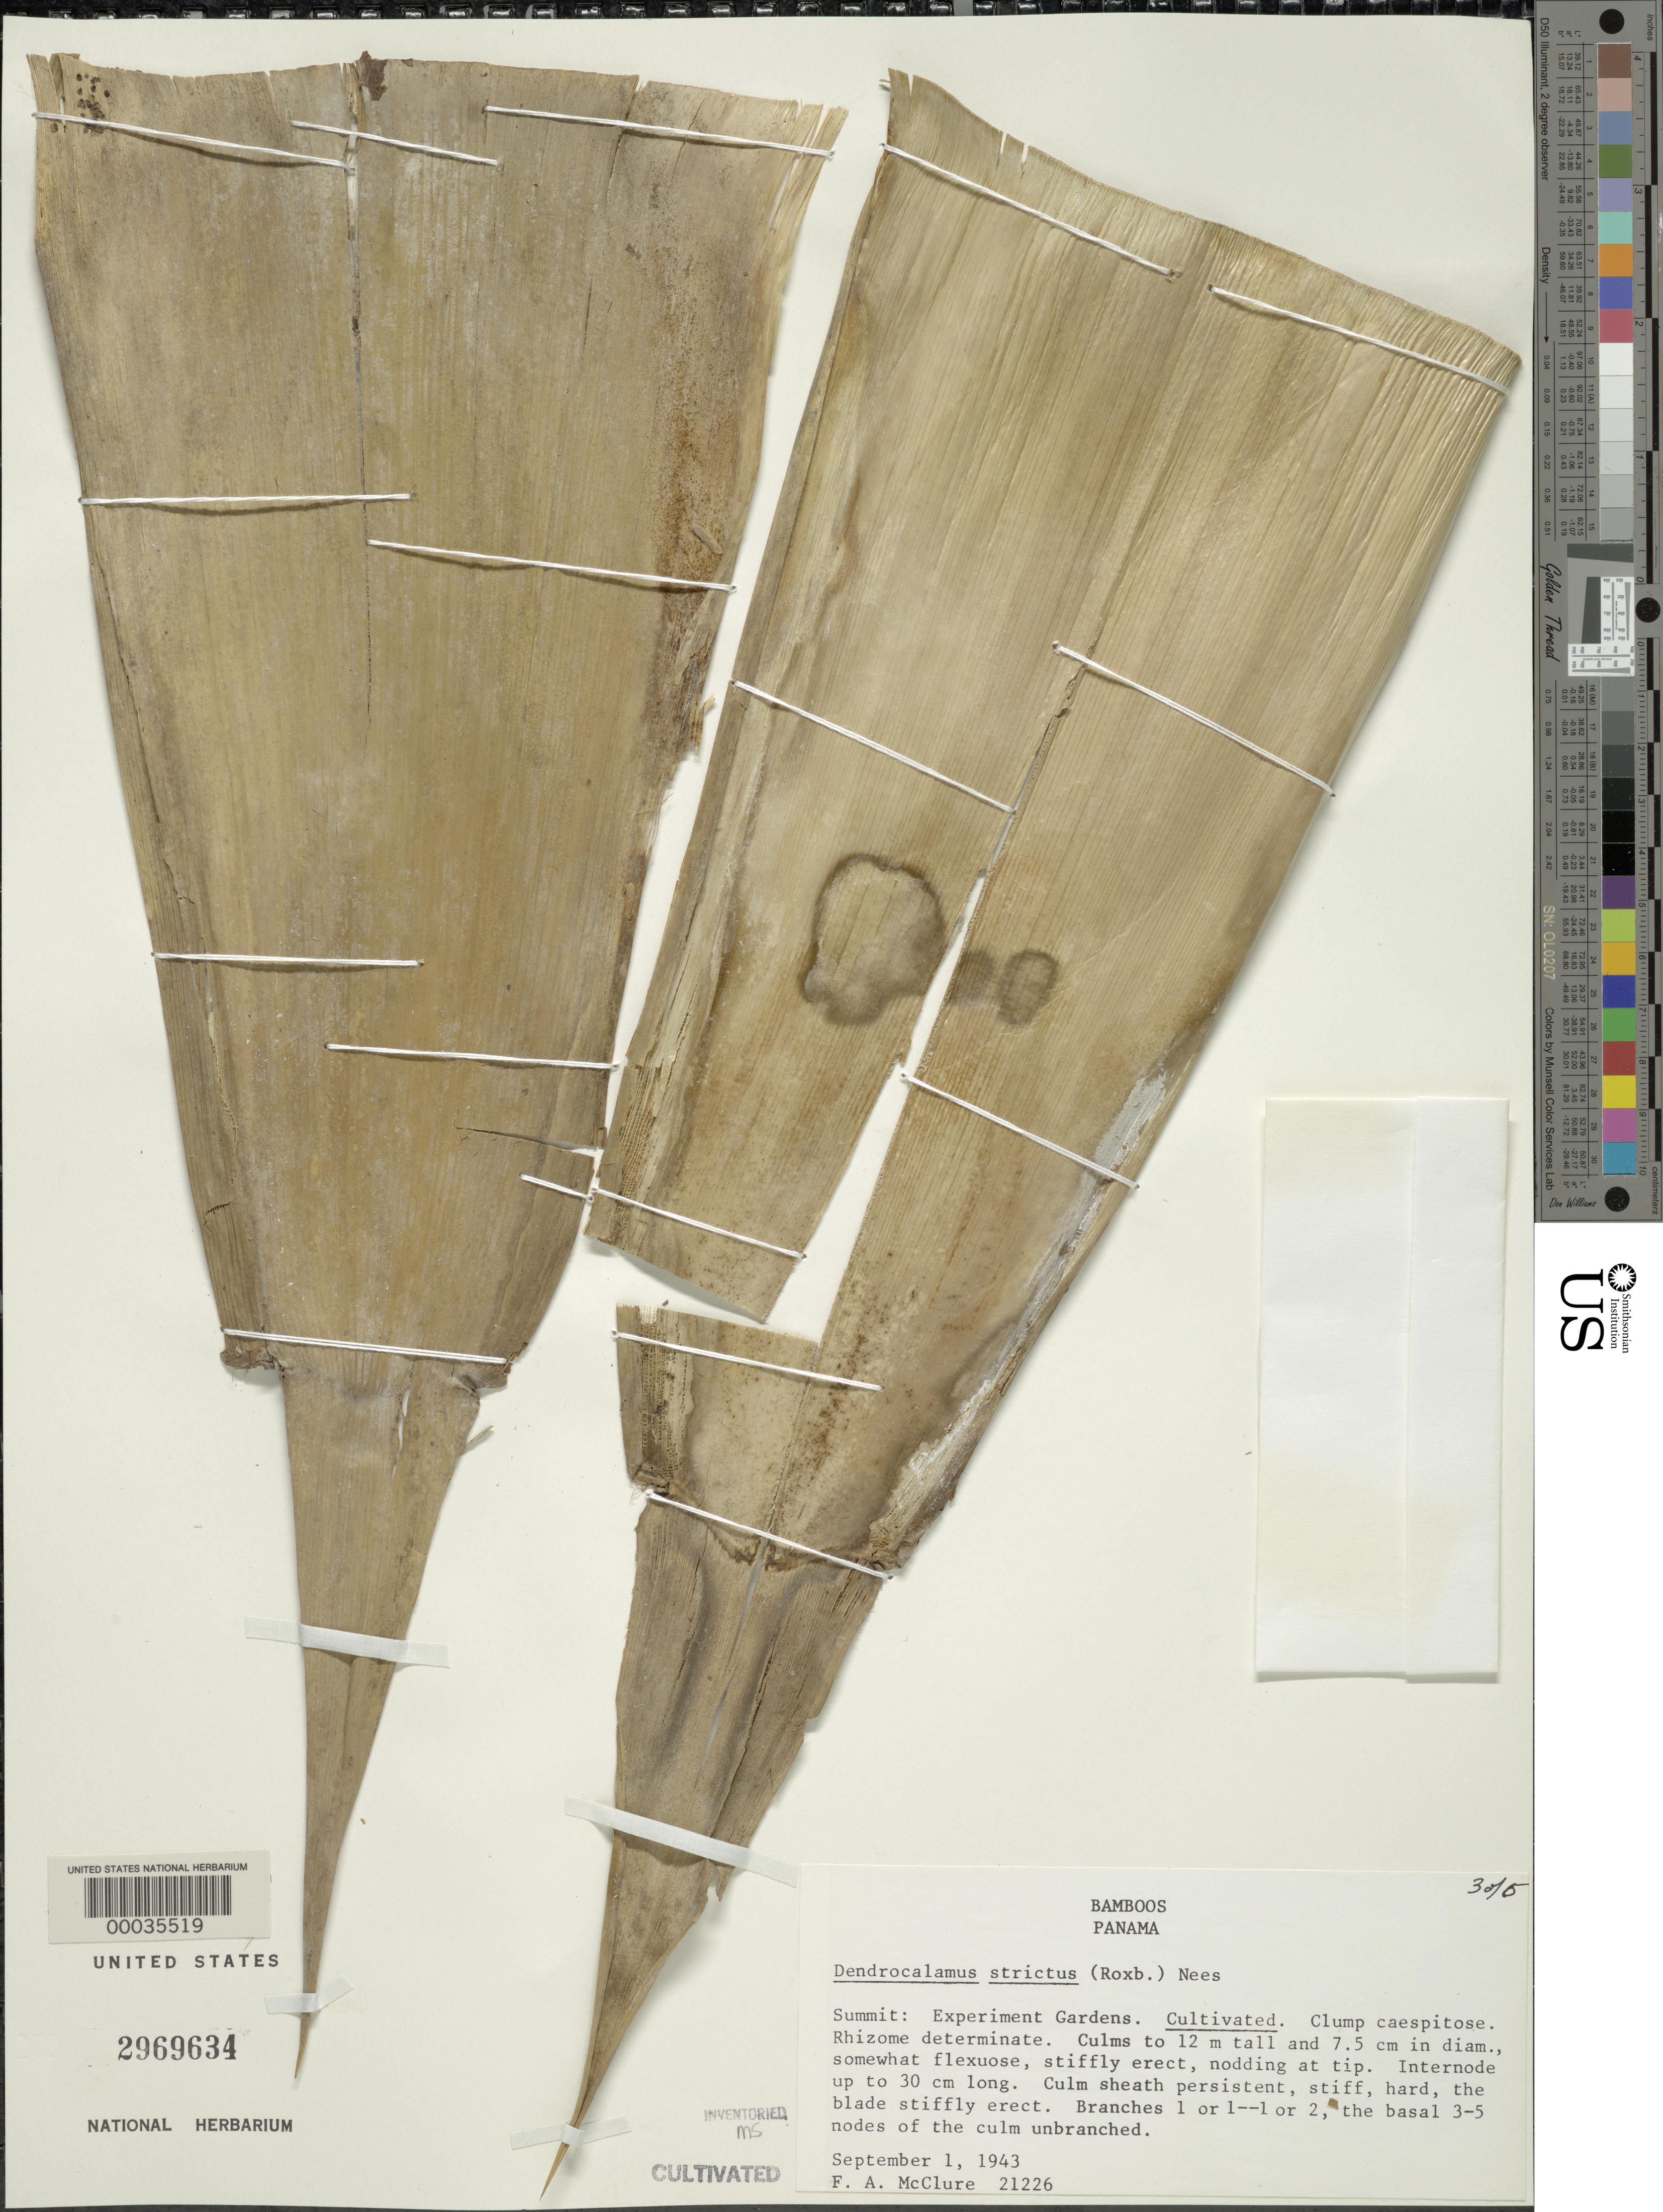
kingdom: Plantae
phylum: Tracheophyta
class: Liliopsida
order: Poales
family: Poaceae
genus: Dendrocalamus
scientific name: Dendrocalamus strictus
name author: (Roxb.) Nees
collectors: F. A. McClure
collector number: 21226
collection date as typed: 01 Sep 1943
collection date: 1943-09-01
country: Panama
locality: Esperimental Garden summit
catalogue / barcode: US 2969634